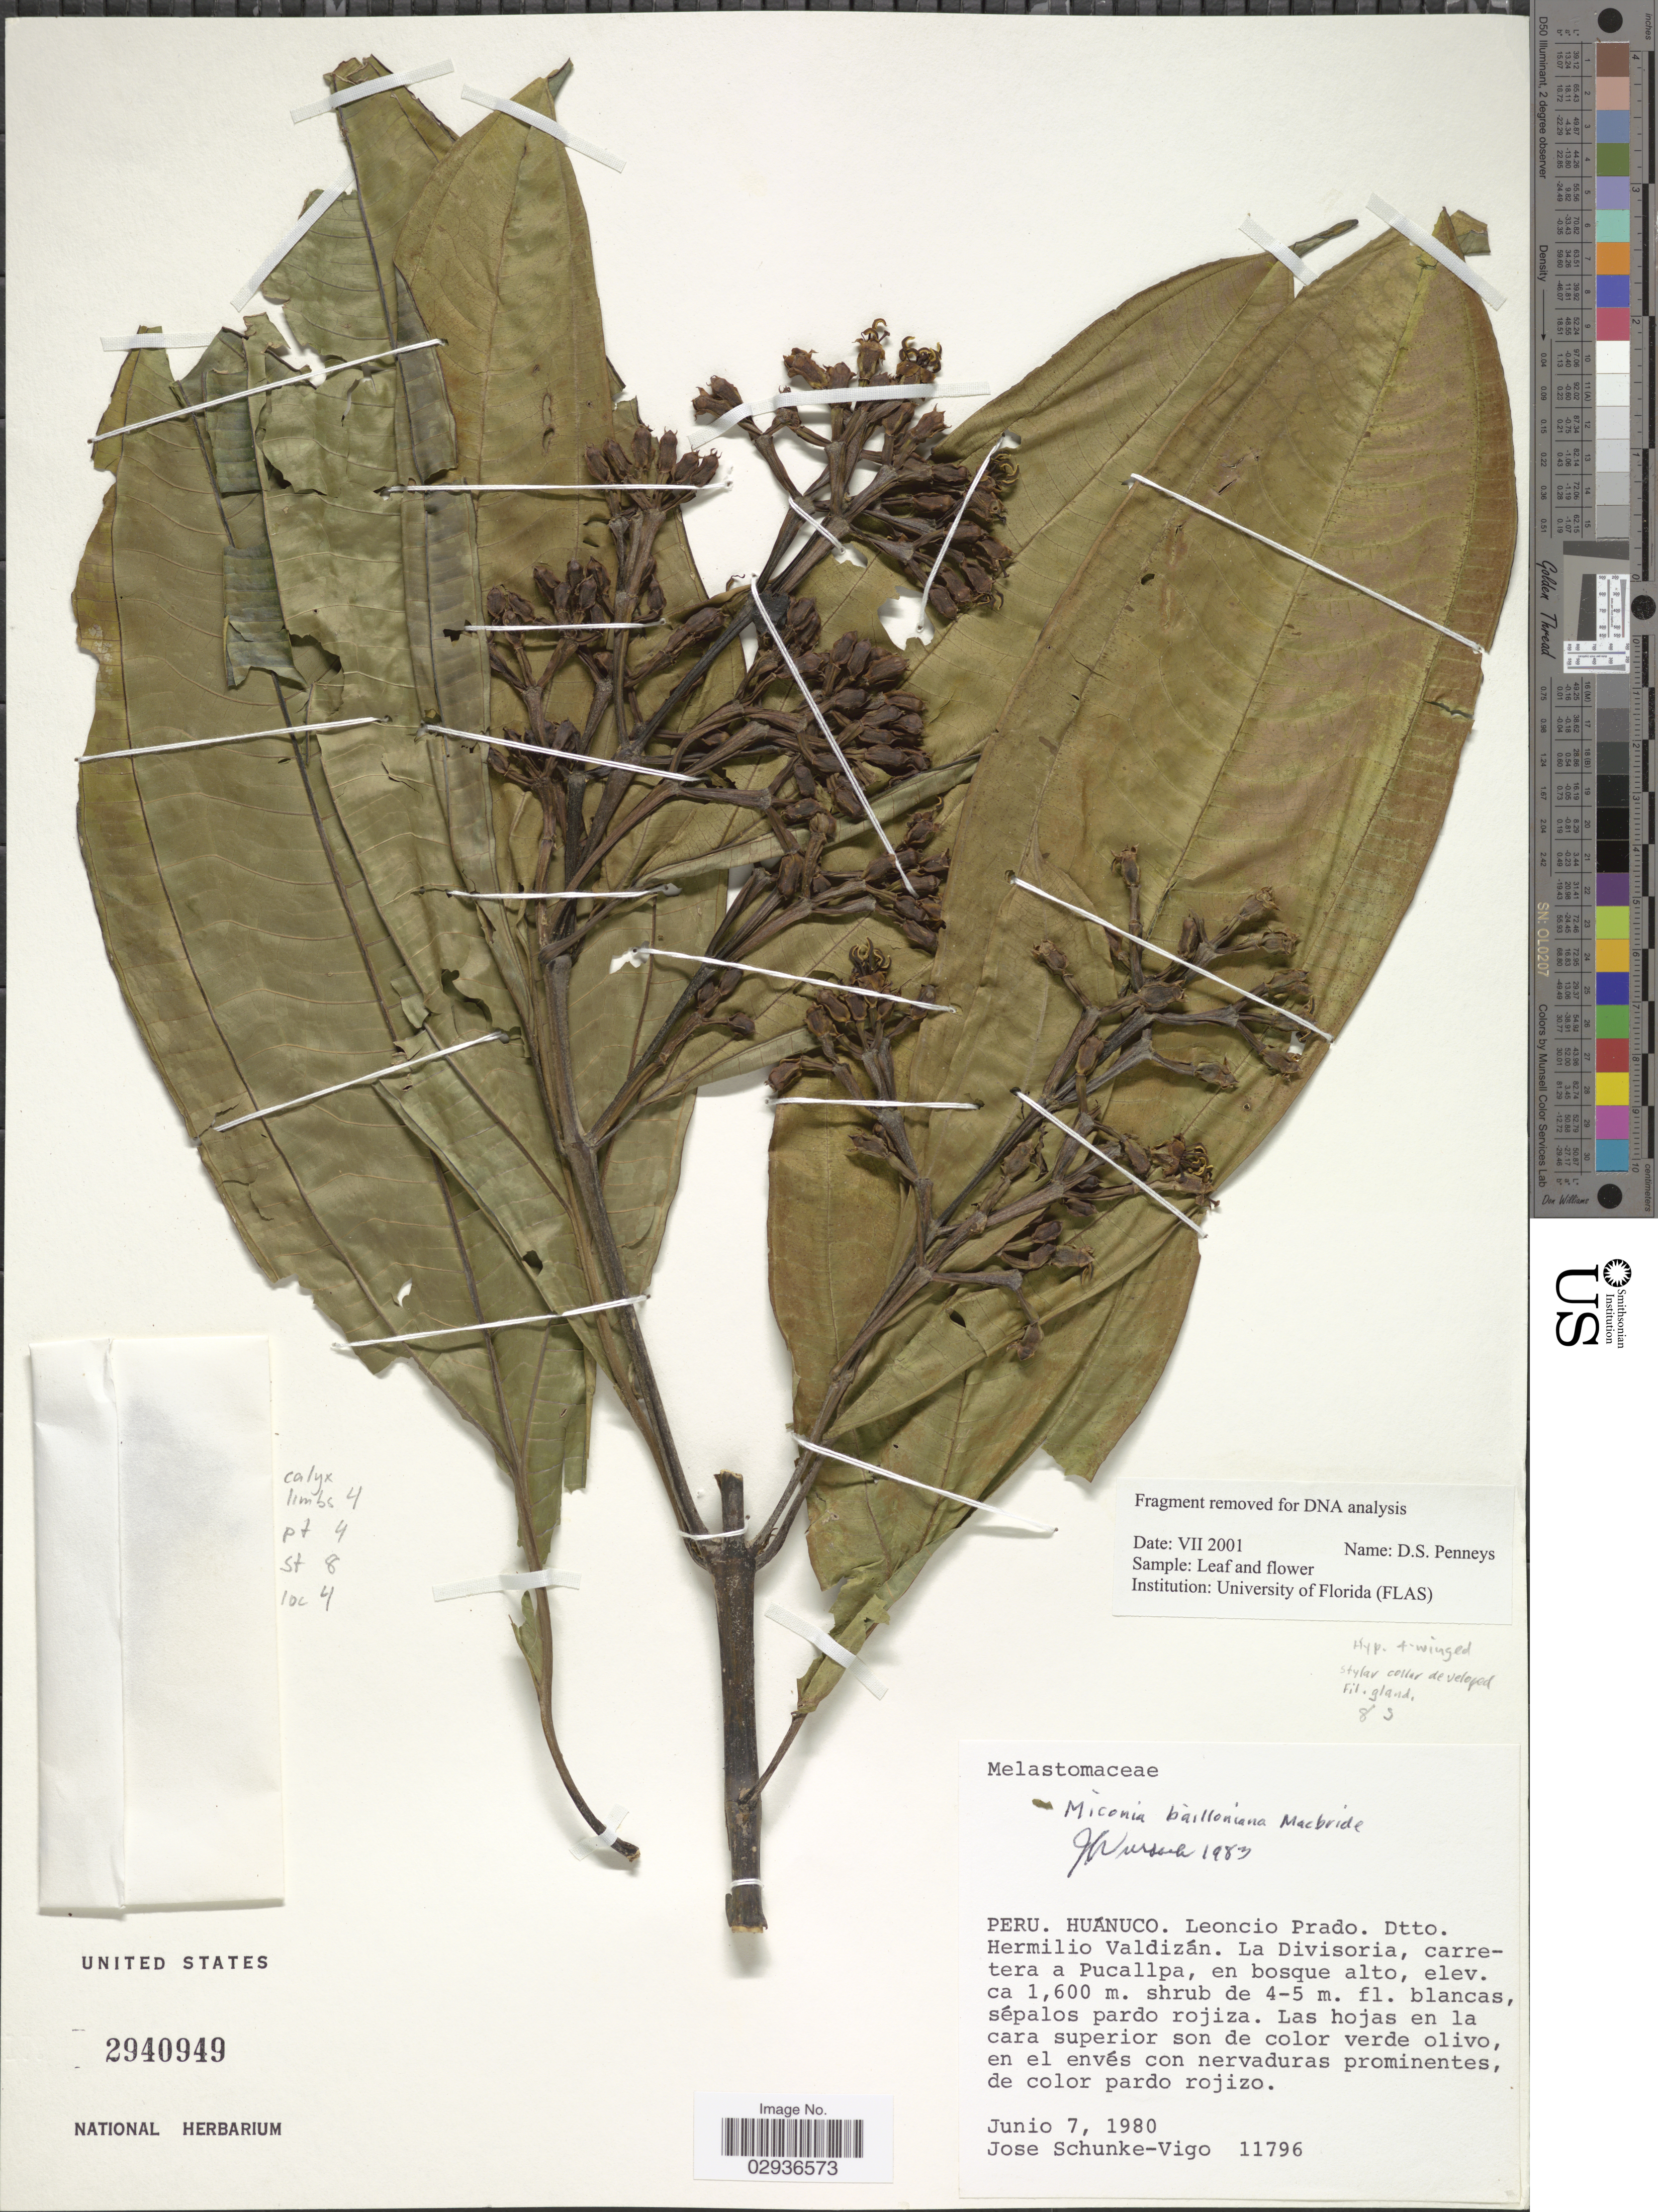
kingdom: Plantae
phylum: Tracheophyta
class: Magnoliopsida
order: Myrtales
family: Melastomataceae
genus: Miconia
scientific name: Miconia bailloniana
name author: J.F. Macbr.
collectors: J. Schunke Vigo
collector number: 11796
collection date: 1980-06-07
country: Peru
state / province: Huánuco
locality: Leoncio Prado. Dtto. Hermilio Valdizán. La Divisoria, carretera a Pucallpa.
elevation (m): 1600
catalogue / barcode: US 2940949